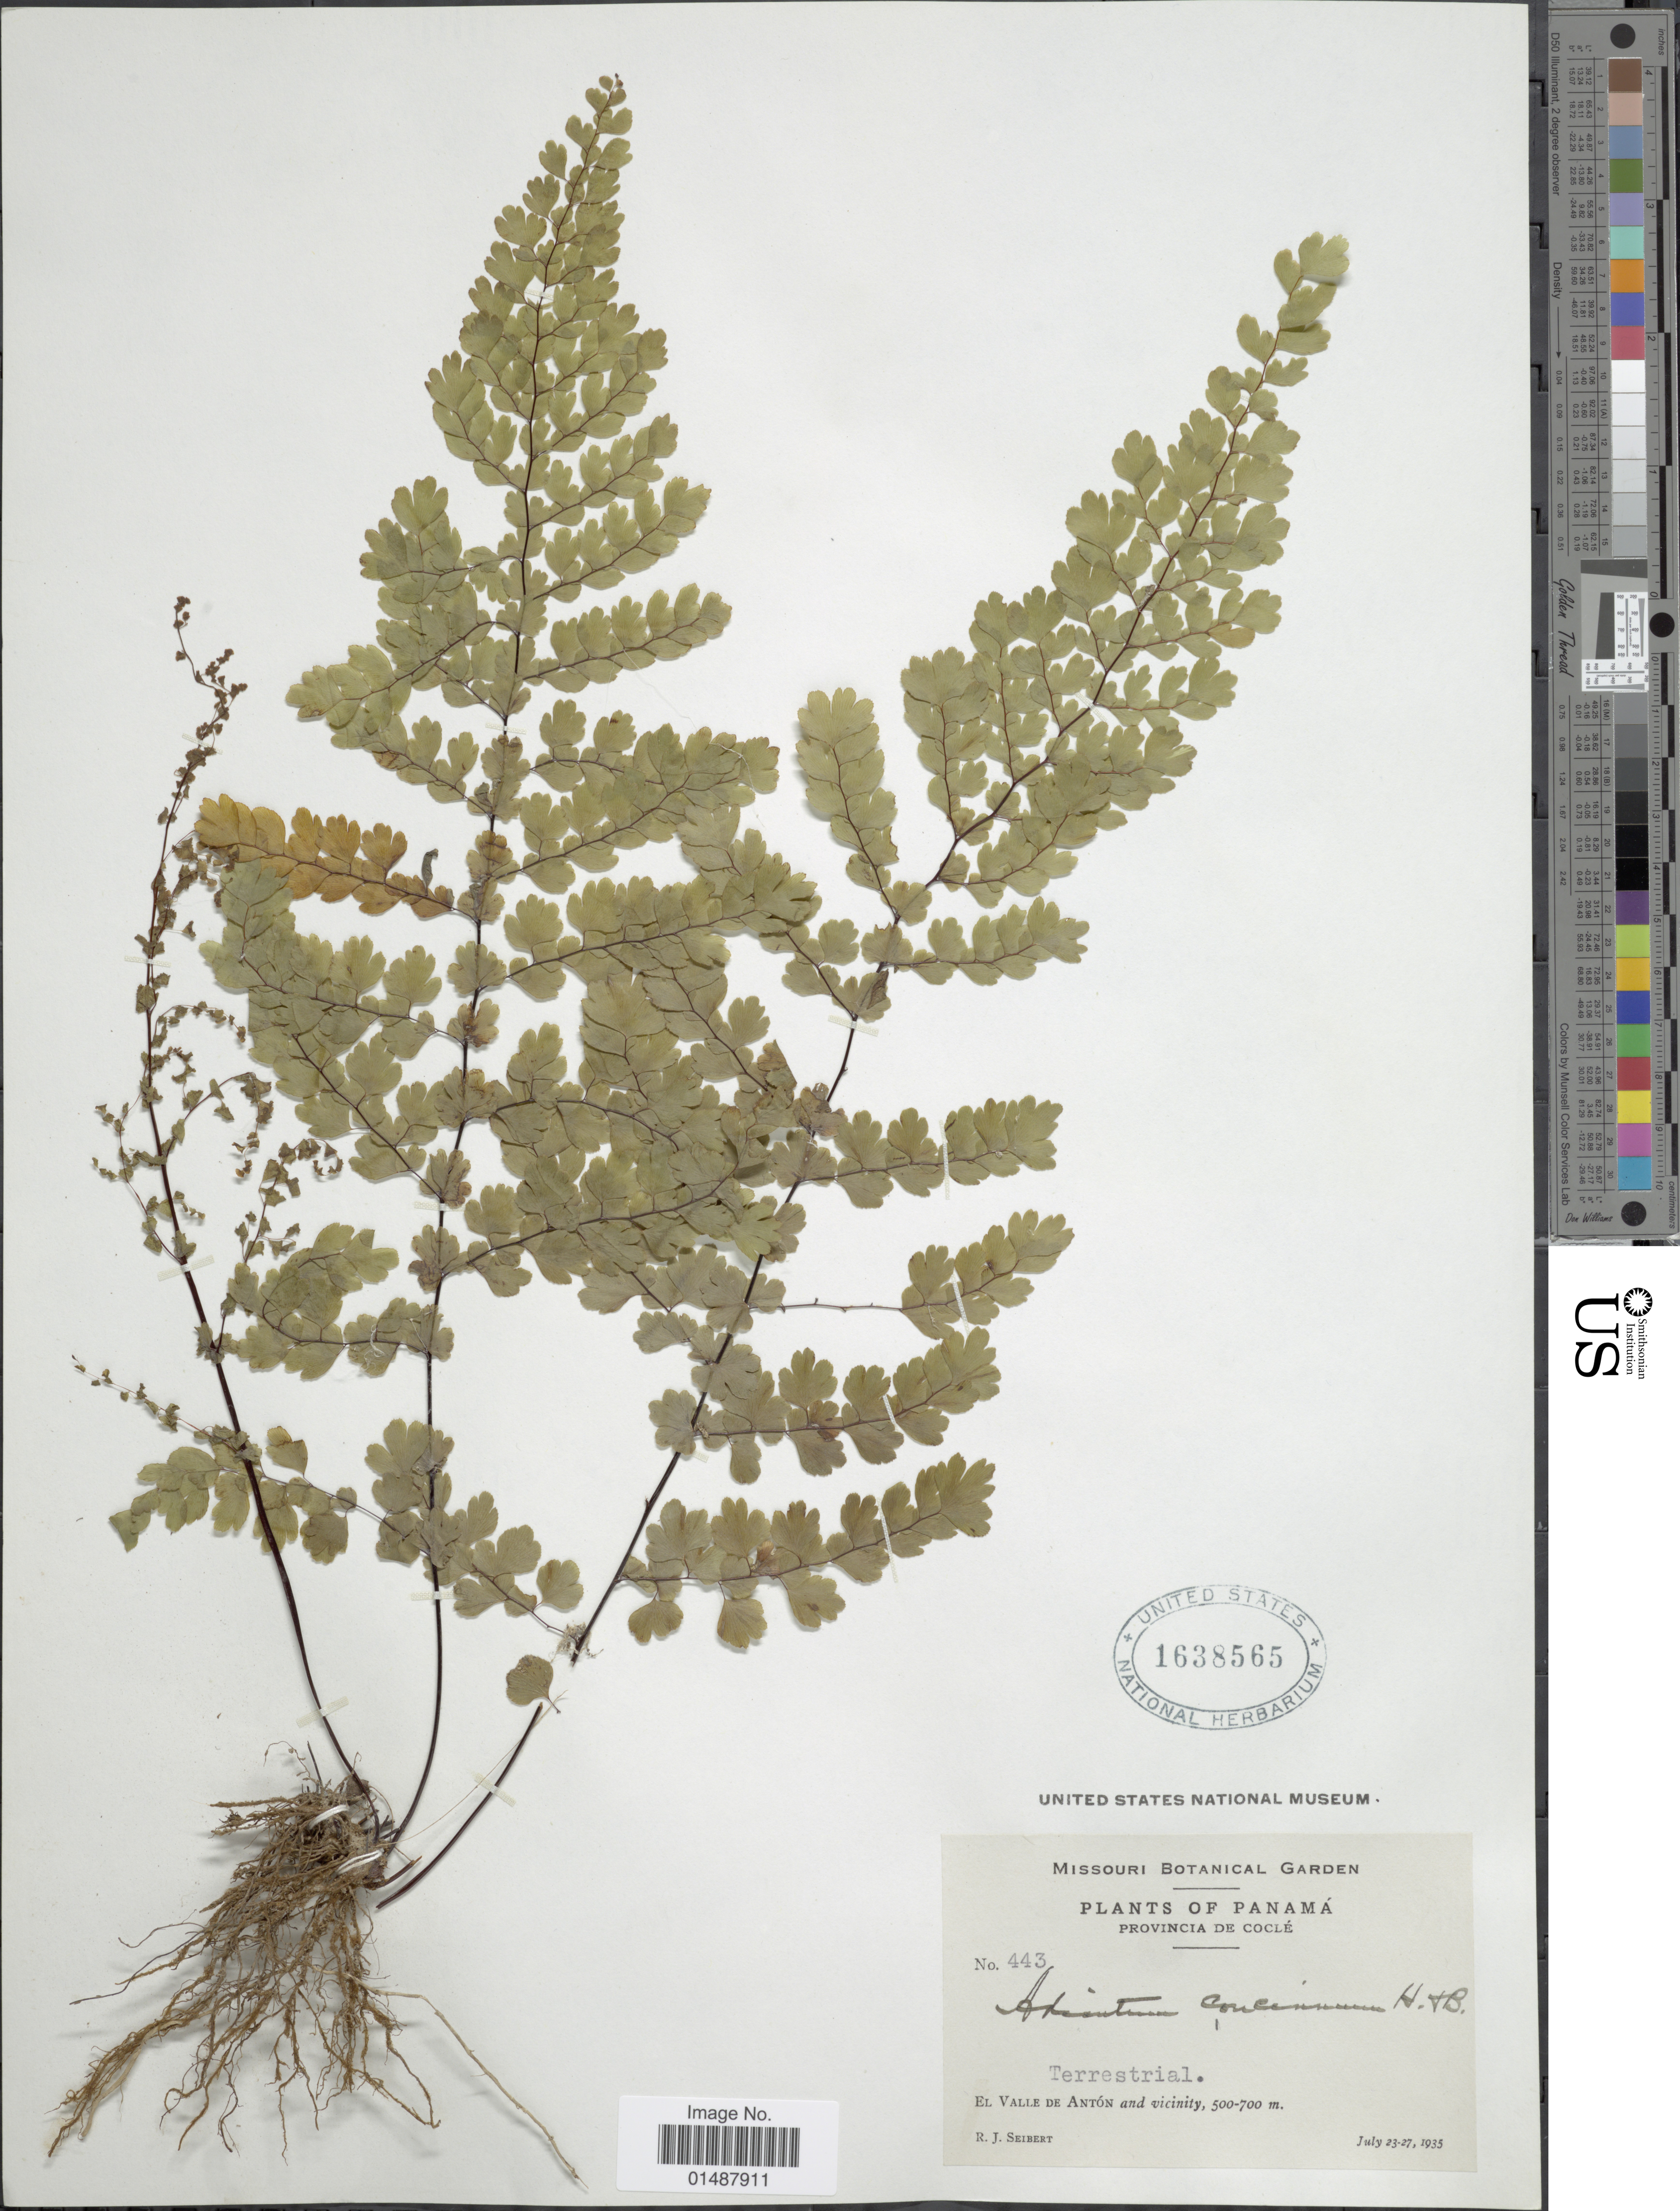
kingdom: Plantae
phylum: Tracheophyta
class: Polypodiopsida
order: Polypodiales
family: Pteridaceae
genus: Adiantum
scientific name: Adiantum concinnum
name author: Humb. & Bonpl. ex Willd.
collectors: R. J. Seibert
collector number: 443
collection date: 1935-07-23/1935-07-27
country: Panama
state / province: Coclé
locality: El Valle De Anton and vicinity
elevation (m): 152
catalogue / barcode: US 1638565